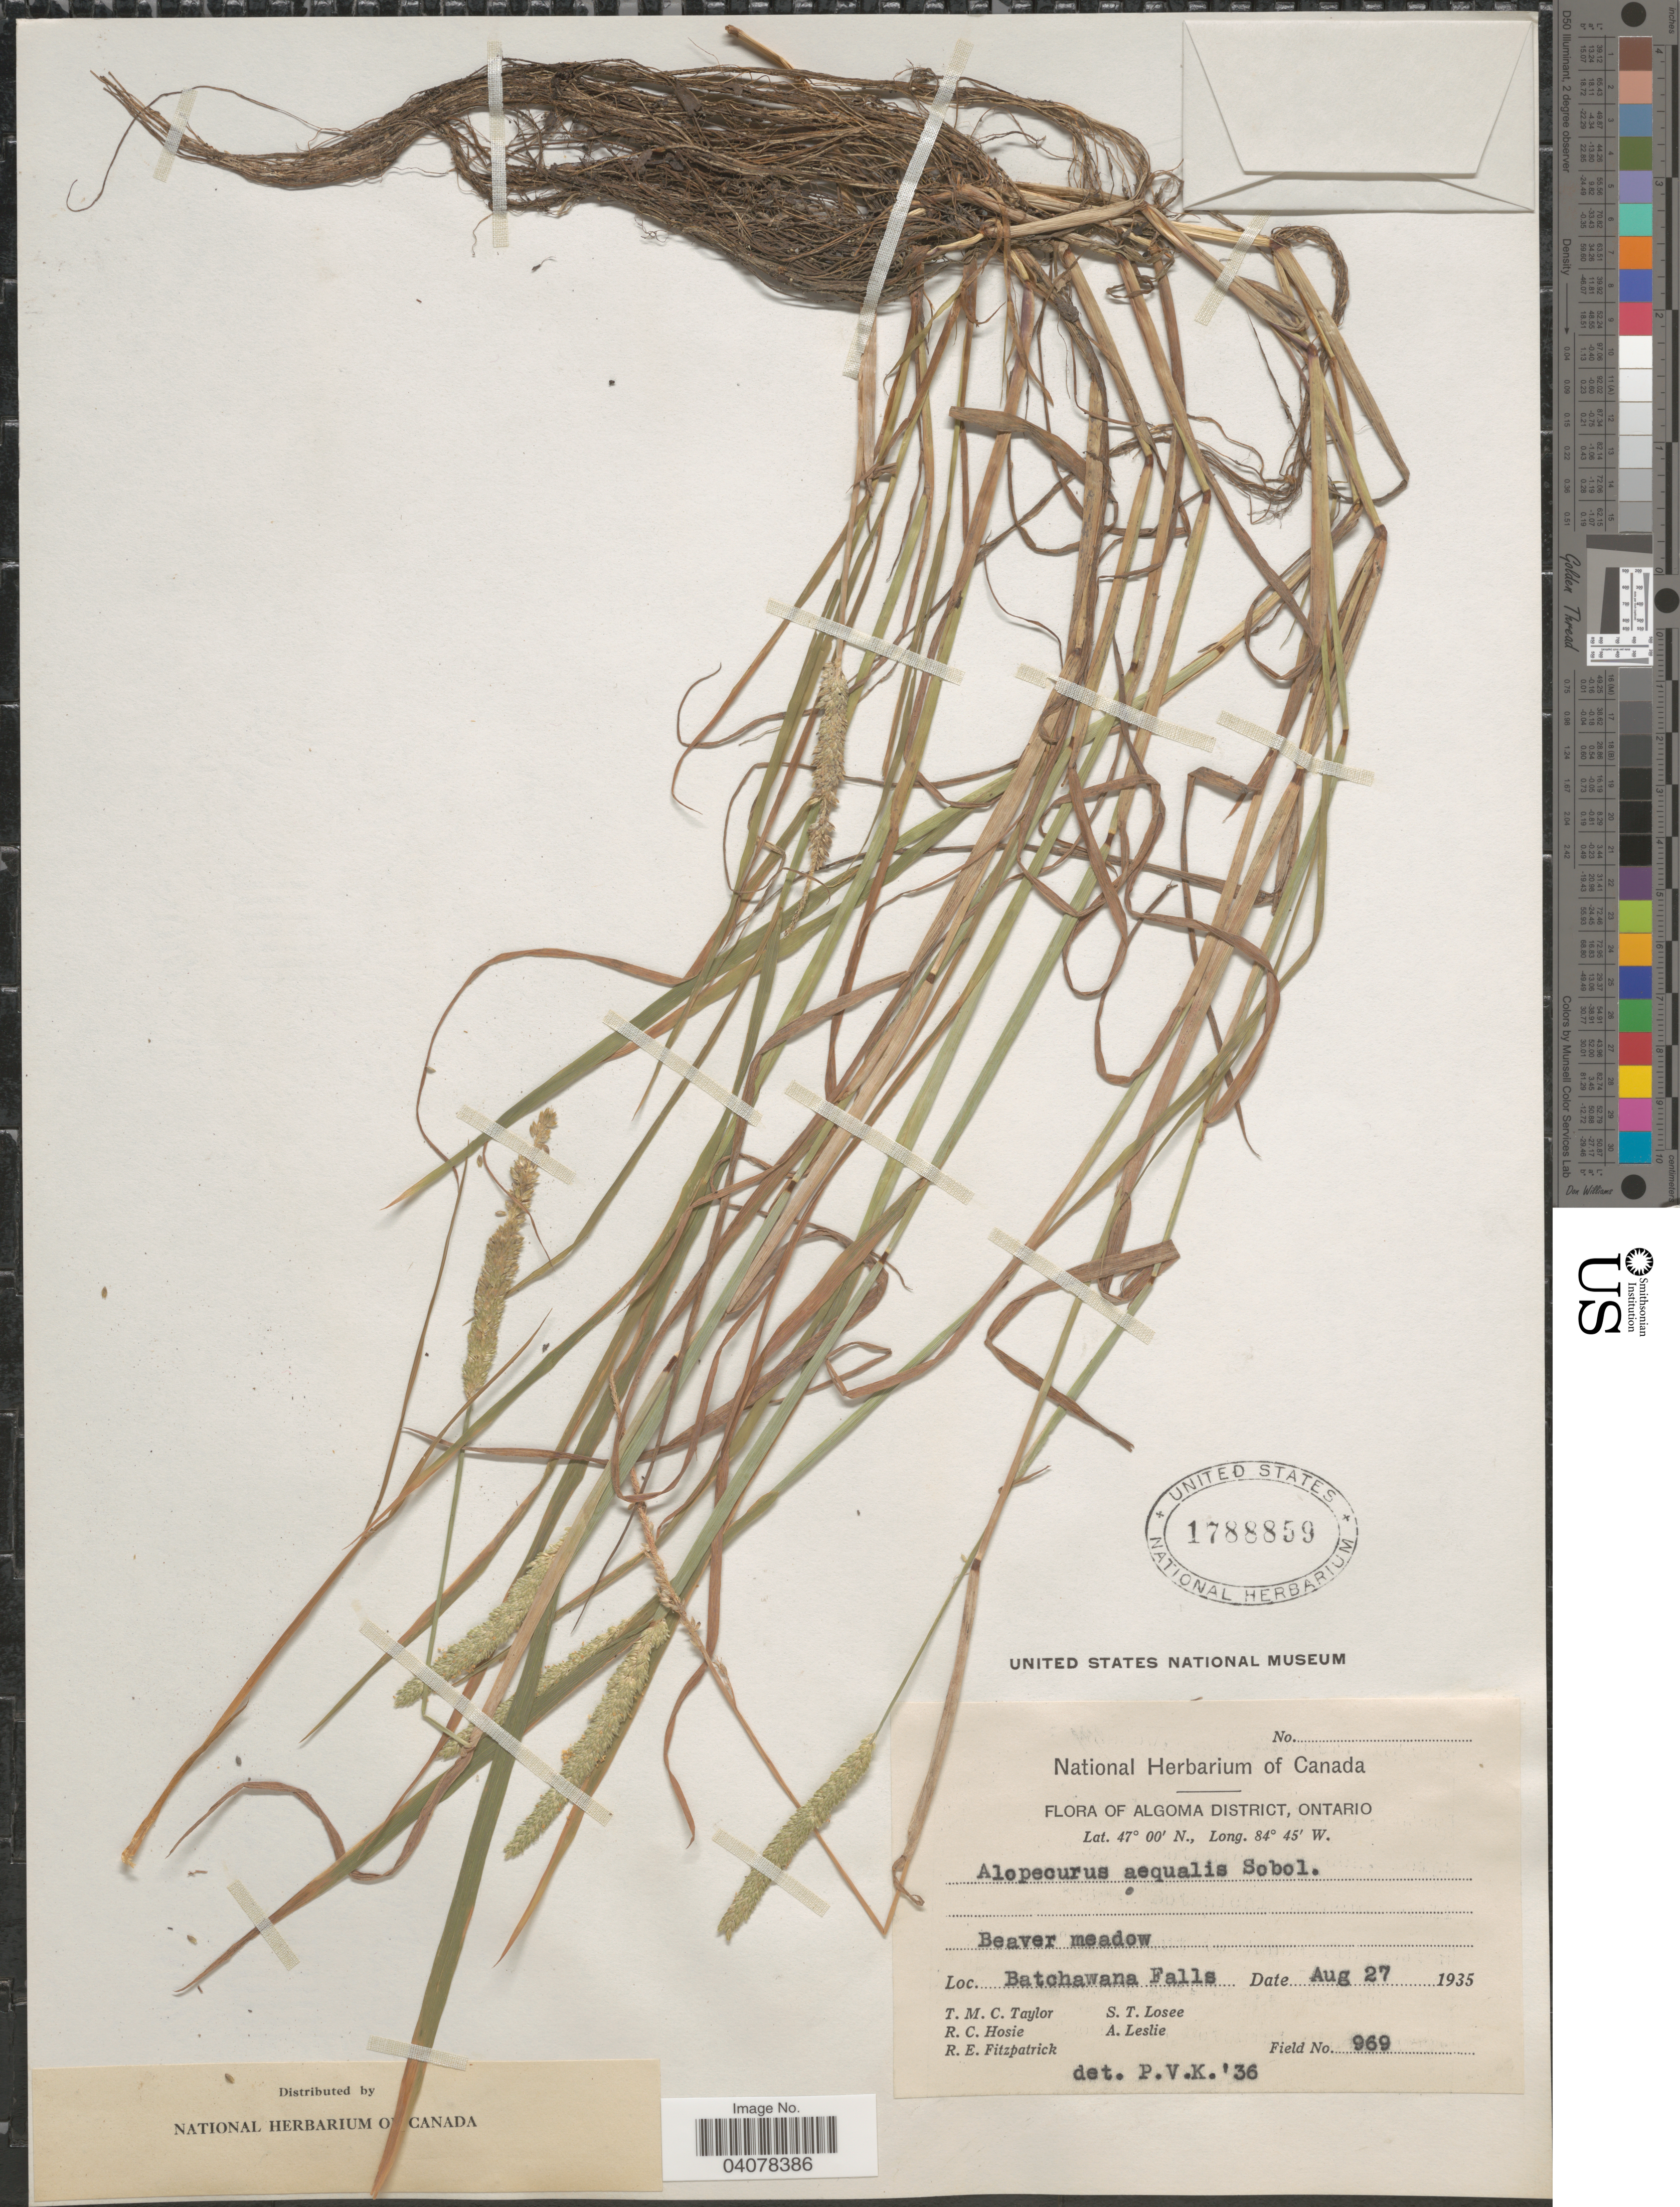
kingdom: Plantae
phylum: Tracheophyta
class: Liliopsida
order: Poales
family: Poaceae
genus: Alopecurus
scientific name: Alopecurus aequalis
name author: Sobol.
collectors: T. M. C. Taylor, R. Hosie, R. Fitzpatrick, S. Losee & A. Leslie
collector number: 969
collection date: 1935-08-27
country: Canada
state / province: Ontario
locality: Algoma District. Beaver meadow. Batchawana Falls.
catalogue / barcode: US 1788859